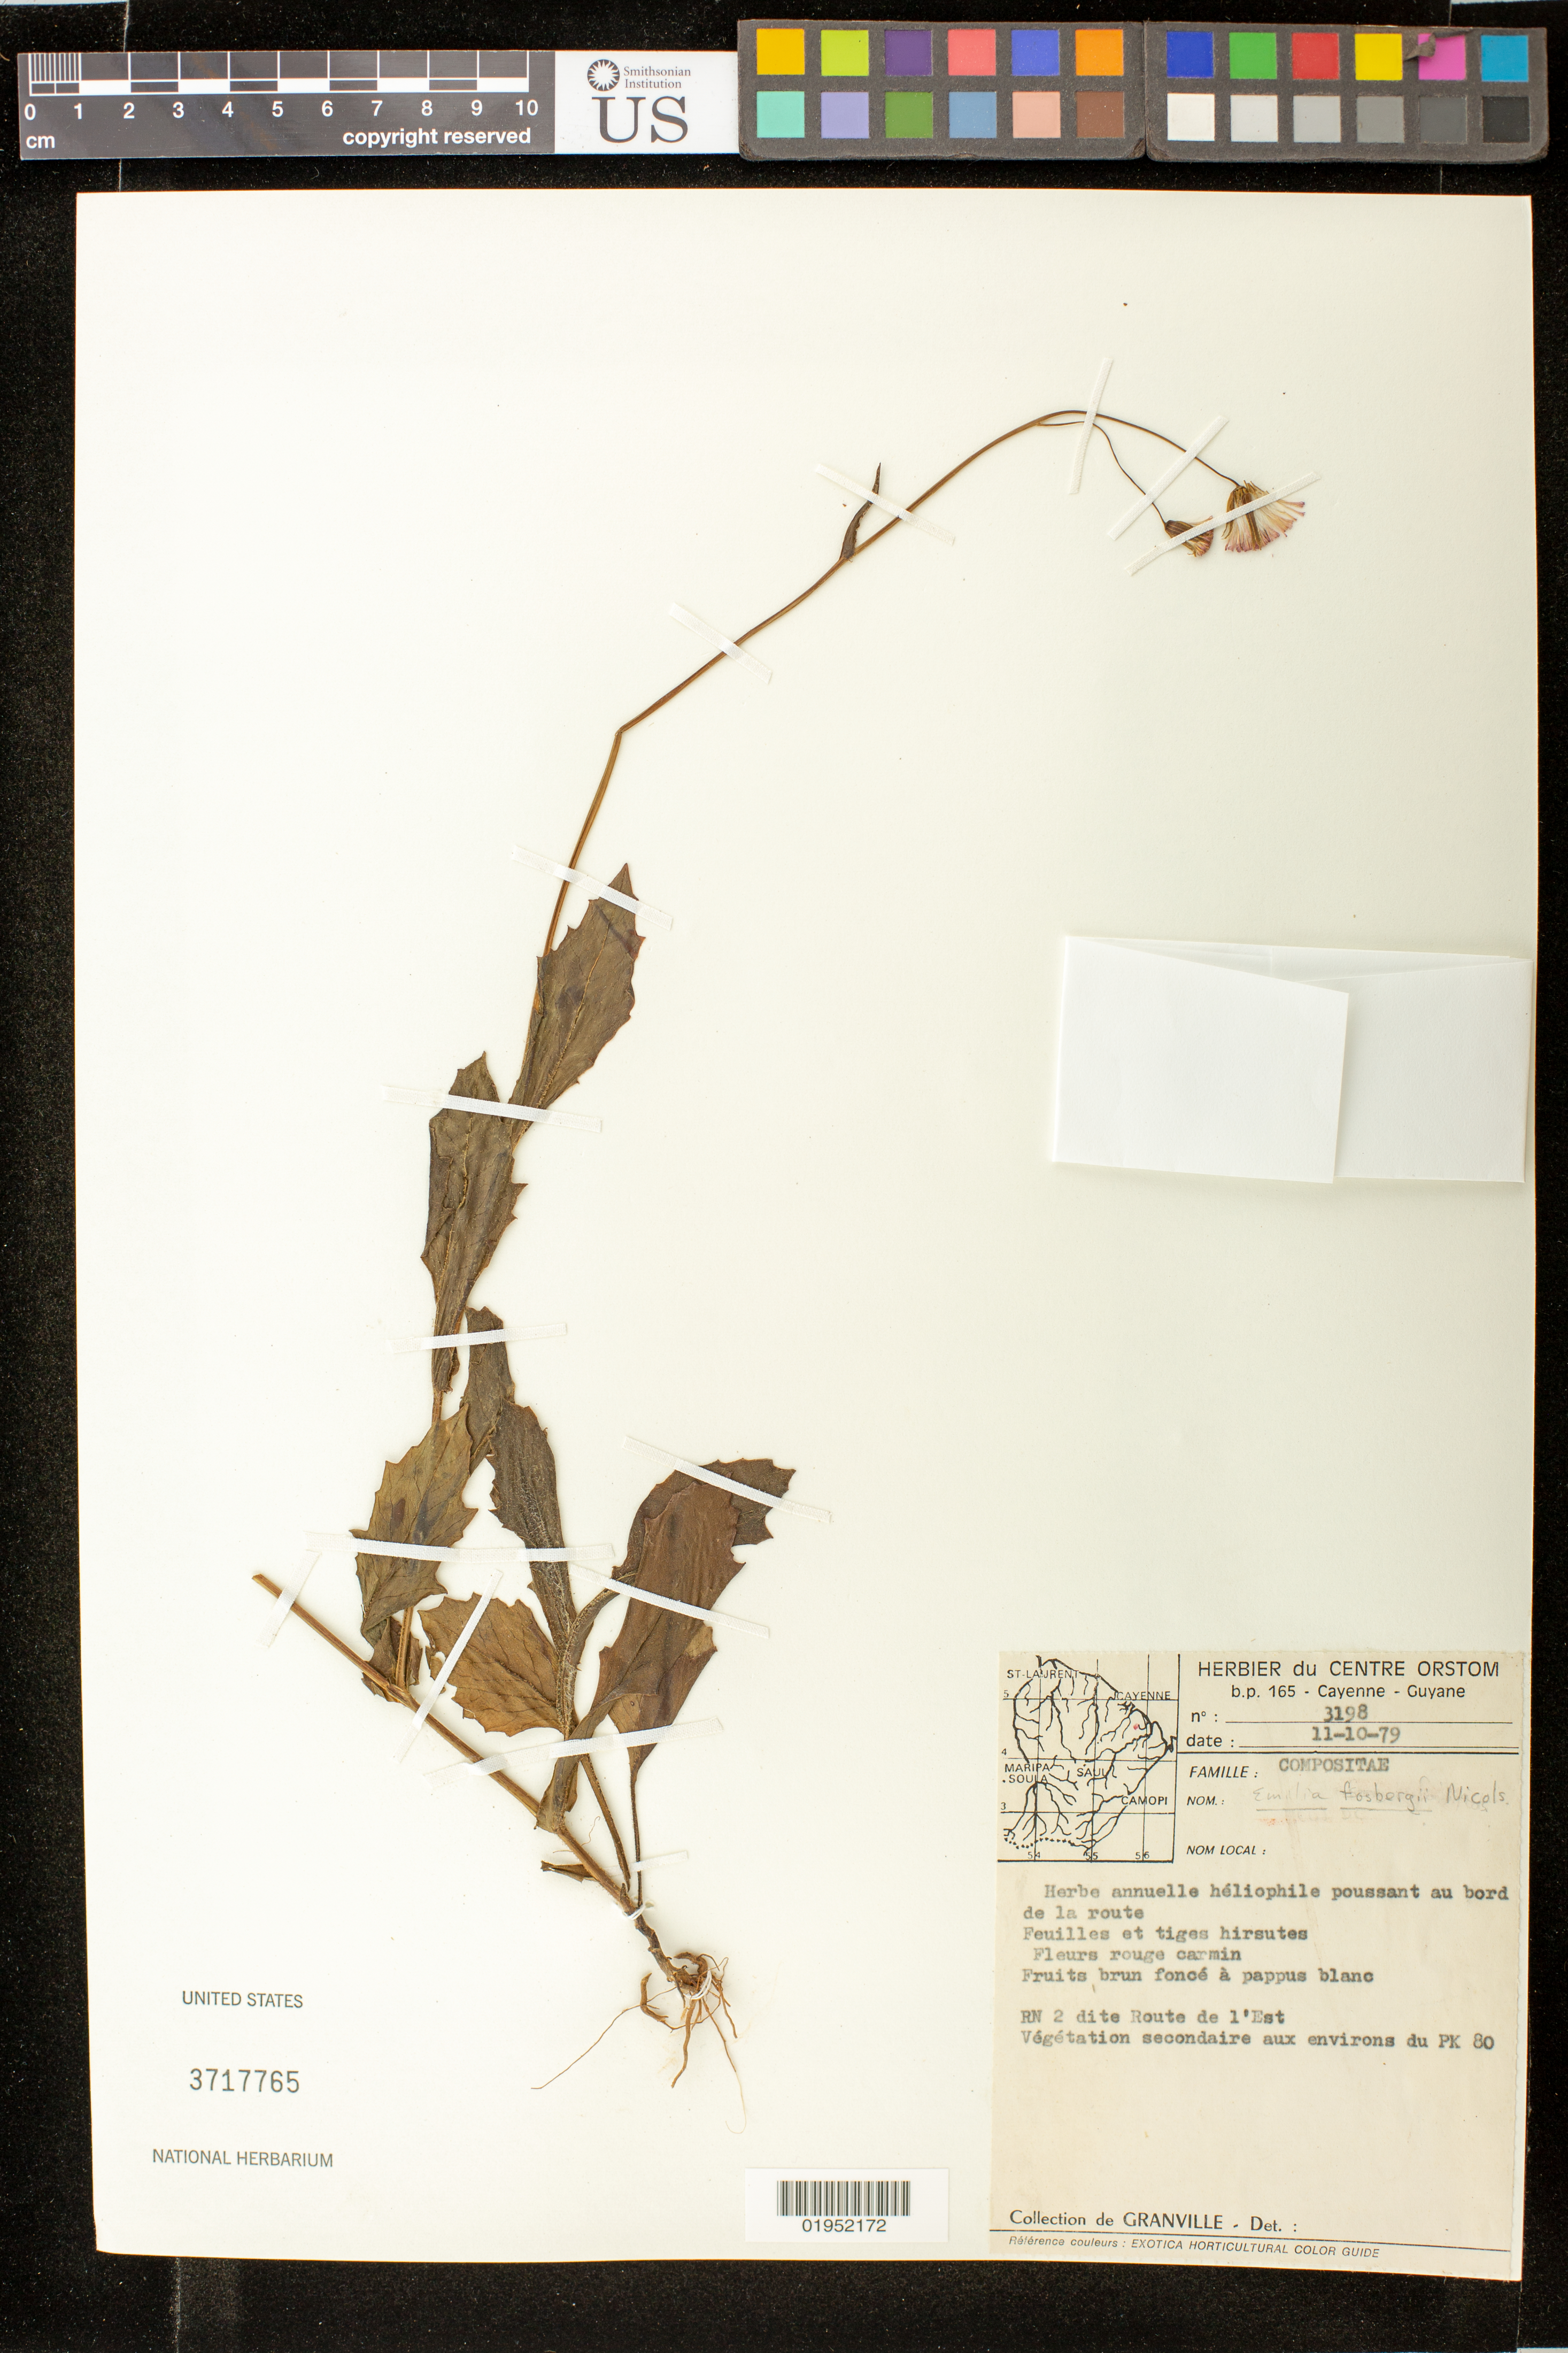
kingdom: Plantae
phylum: Tracheophyta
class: Magnoliopsida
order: Asterales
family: Asteraceae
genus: Emilia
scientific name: Emilia fosbergii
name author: Nicolson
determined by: Funk, Vicki A., (BOT), Smithsonian Institution - National Museum of Natural History (UNITED STATES)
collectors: J.-J. de Granville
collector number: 3198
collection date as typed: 11 Oct 1978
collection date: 1979-10-11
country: French Guiana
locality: RN 2 dite Route de l'Est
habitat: Vegetation secondaire aux environs du PK 80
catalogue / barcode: US 3717765